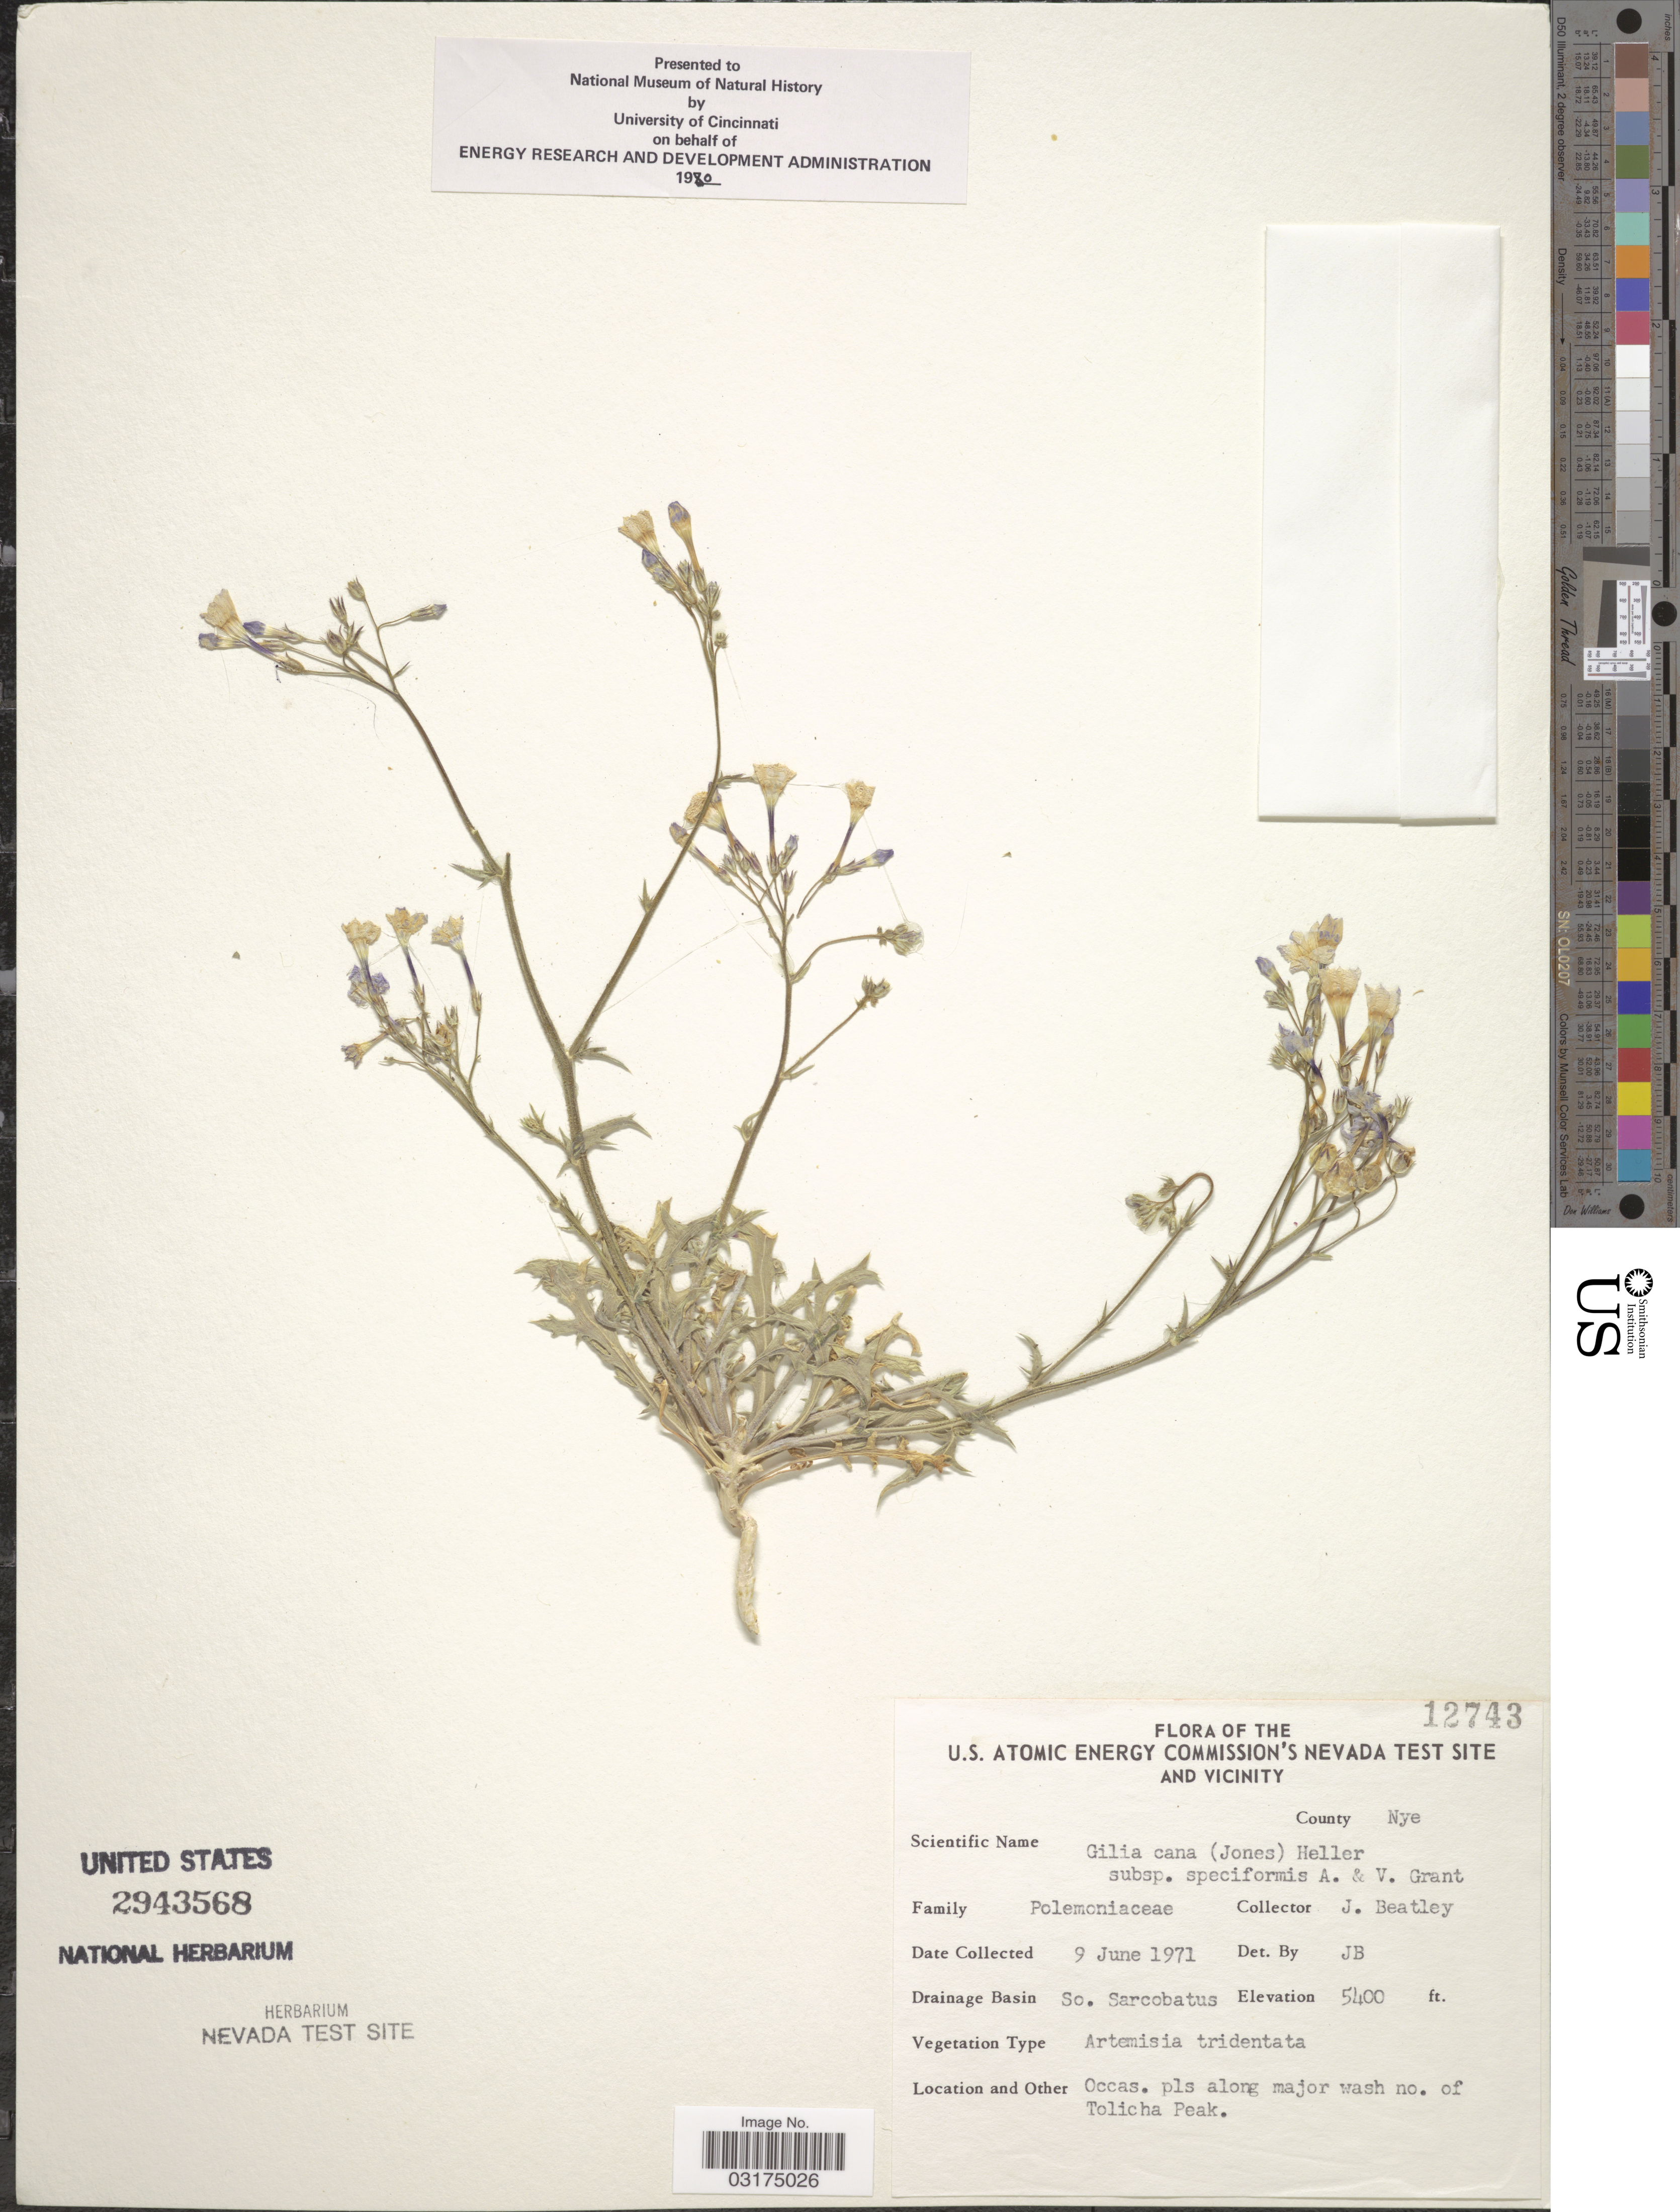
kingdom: Plantae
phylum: Tracheophyta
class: Magnoliopsida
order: Ericales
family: Polemoniaceae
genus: Gilia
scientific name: Gilia cana subsp. speciformis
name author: A.D. Grant & V.E. Grant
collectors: J. C. Beatley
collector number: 12743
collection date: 1971-06-09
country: United States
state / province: Nevada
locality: The U. S. Atomic Energy Commission's Nevada Test Site and Vicinity. County Nye. Drainage Basin So. Sarcobatus. Occas. pls along major wash no. of Tolicha Peak.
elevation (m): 1646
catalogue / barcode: US 2943568